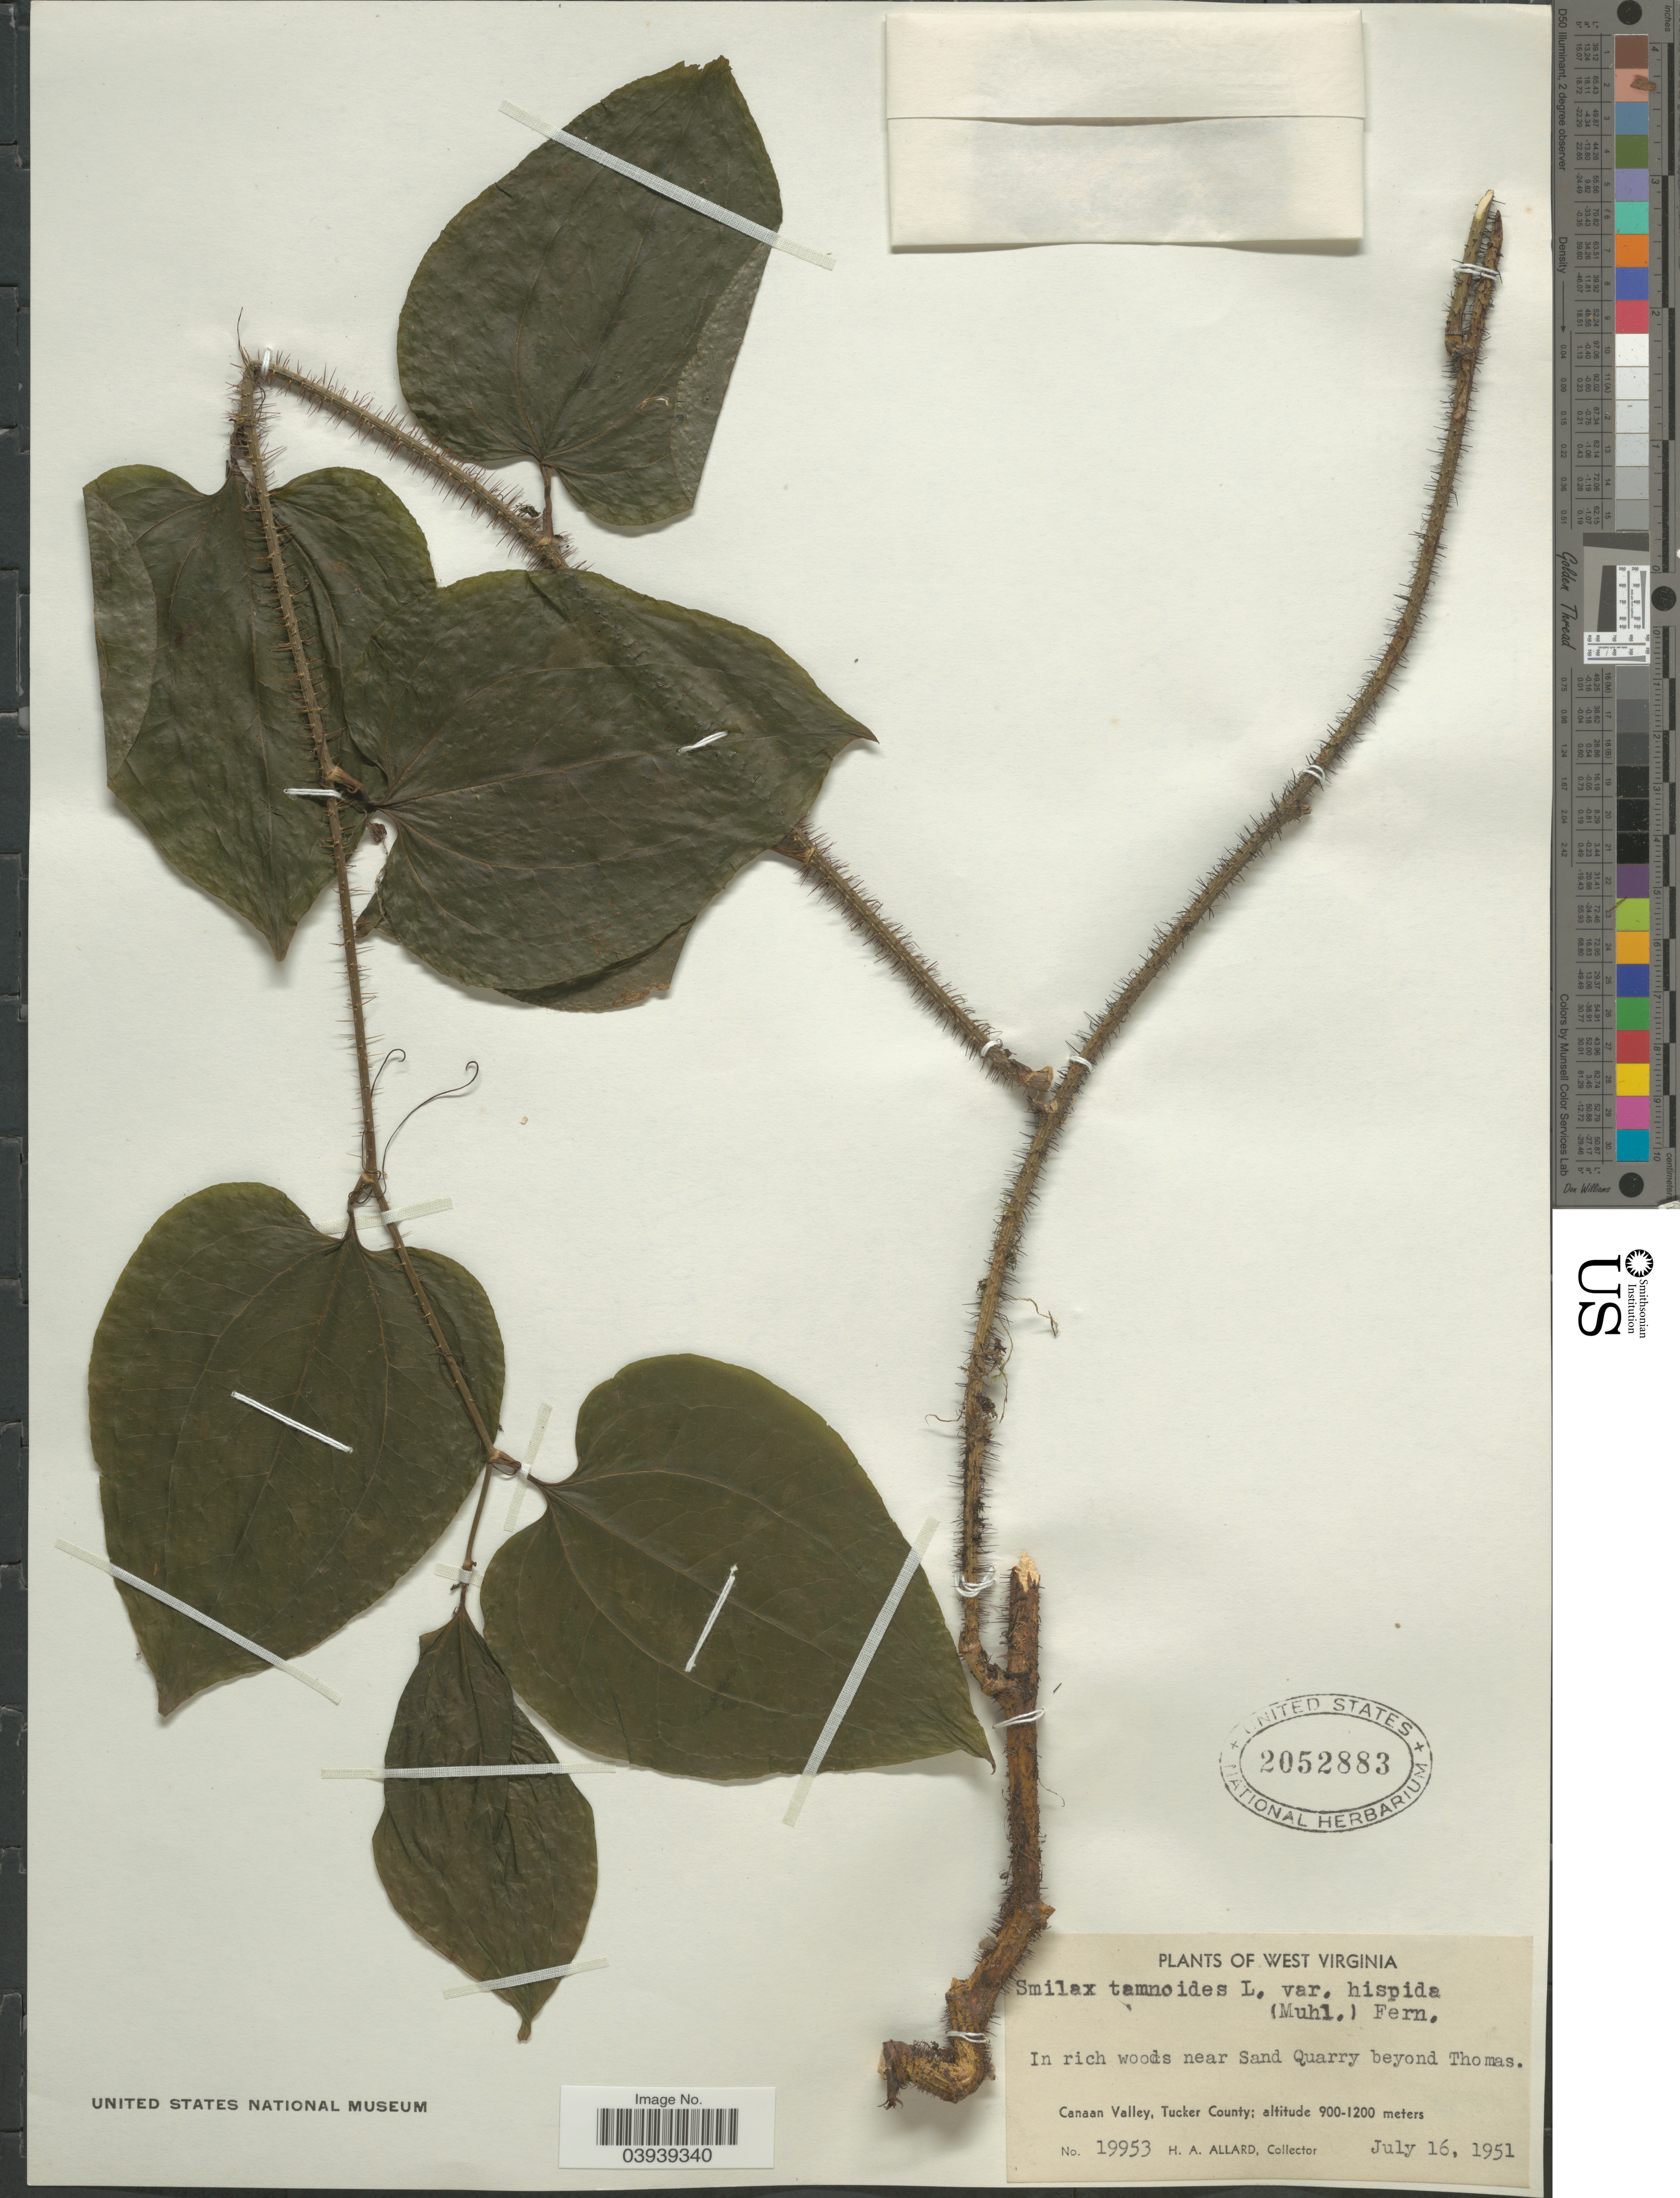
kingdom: Plantae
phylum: Tracheophyta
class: Liliopsida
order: Liliales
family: Smilacaceae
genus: Smilax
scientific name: Smilax tamnoides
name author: L.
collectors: H. A. Allard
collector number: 19953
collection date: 1951-07-16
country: United States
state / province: West Virginia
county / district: Tucker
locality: In rich woods near Sand Quarry beyond Thomas. Canaan Valley, Tucker County.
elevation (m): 900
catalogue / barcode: US 2052883